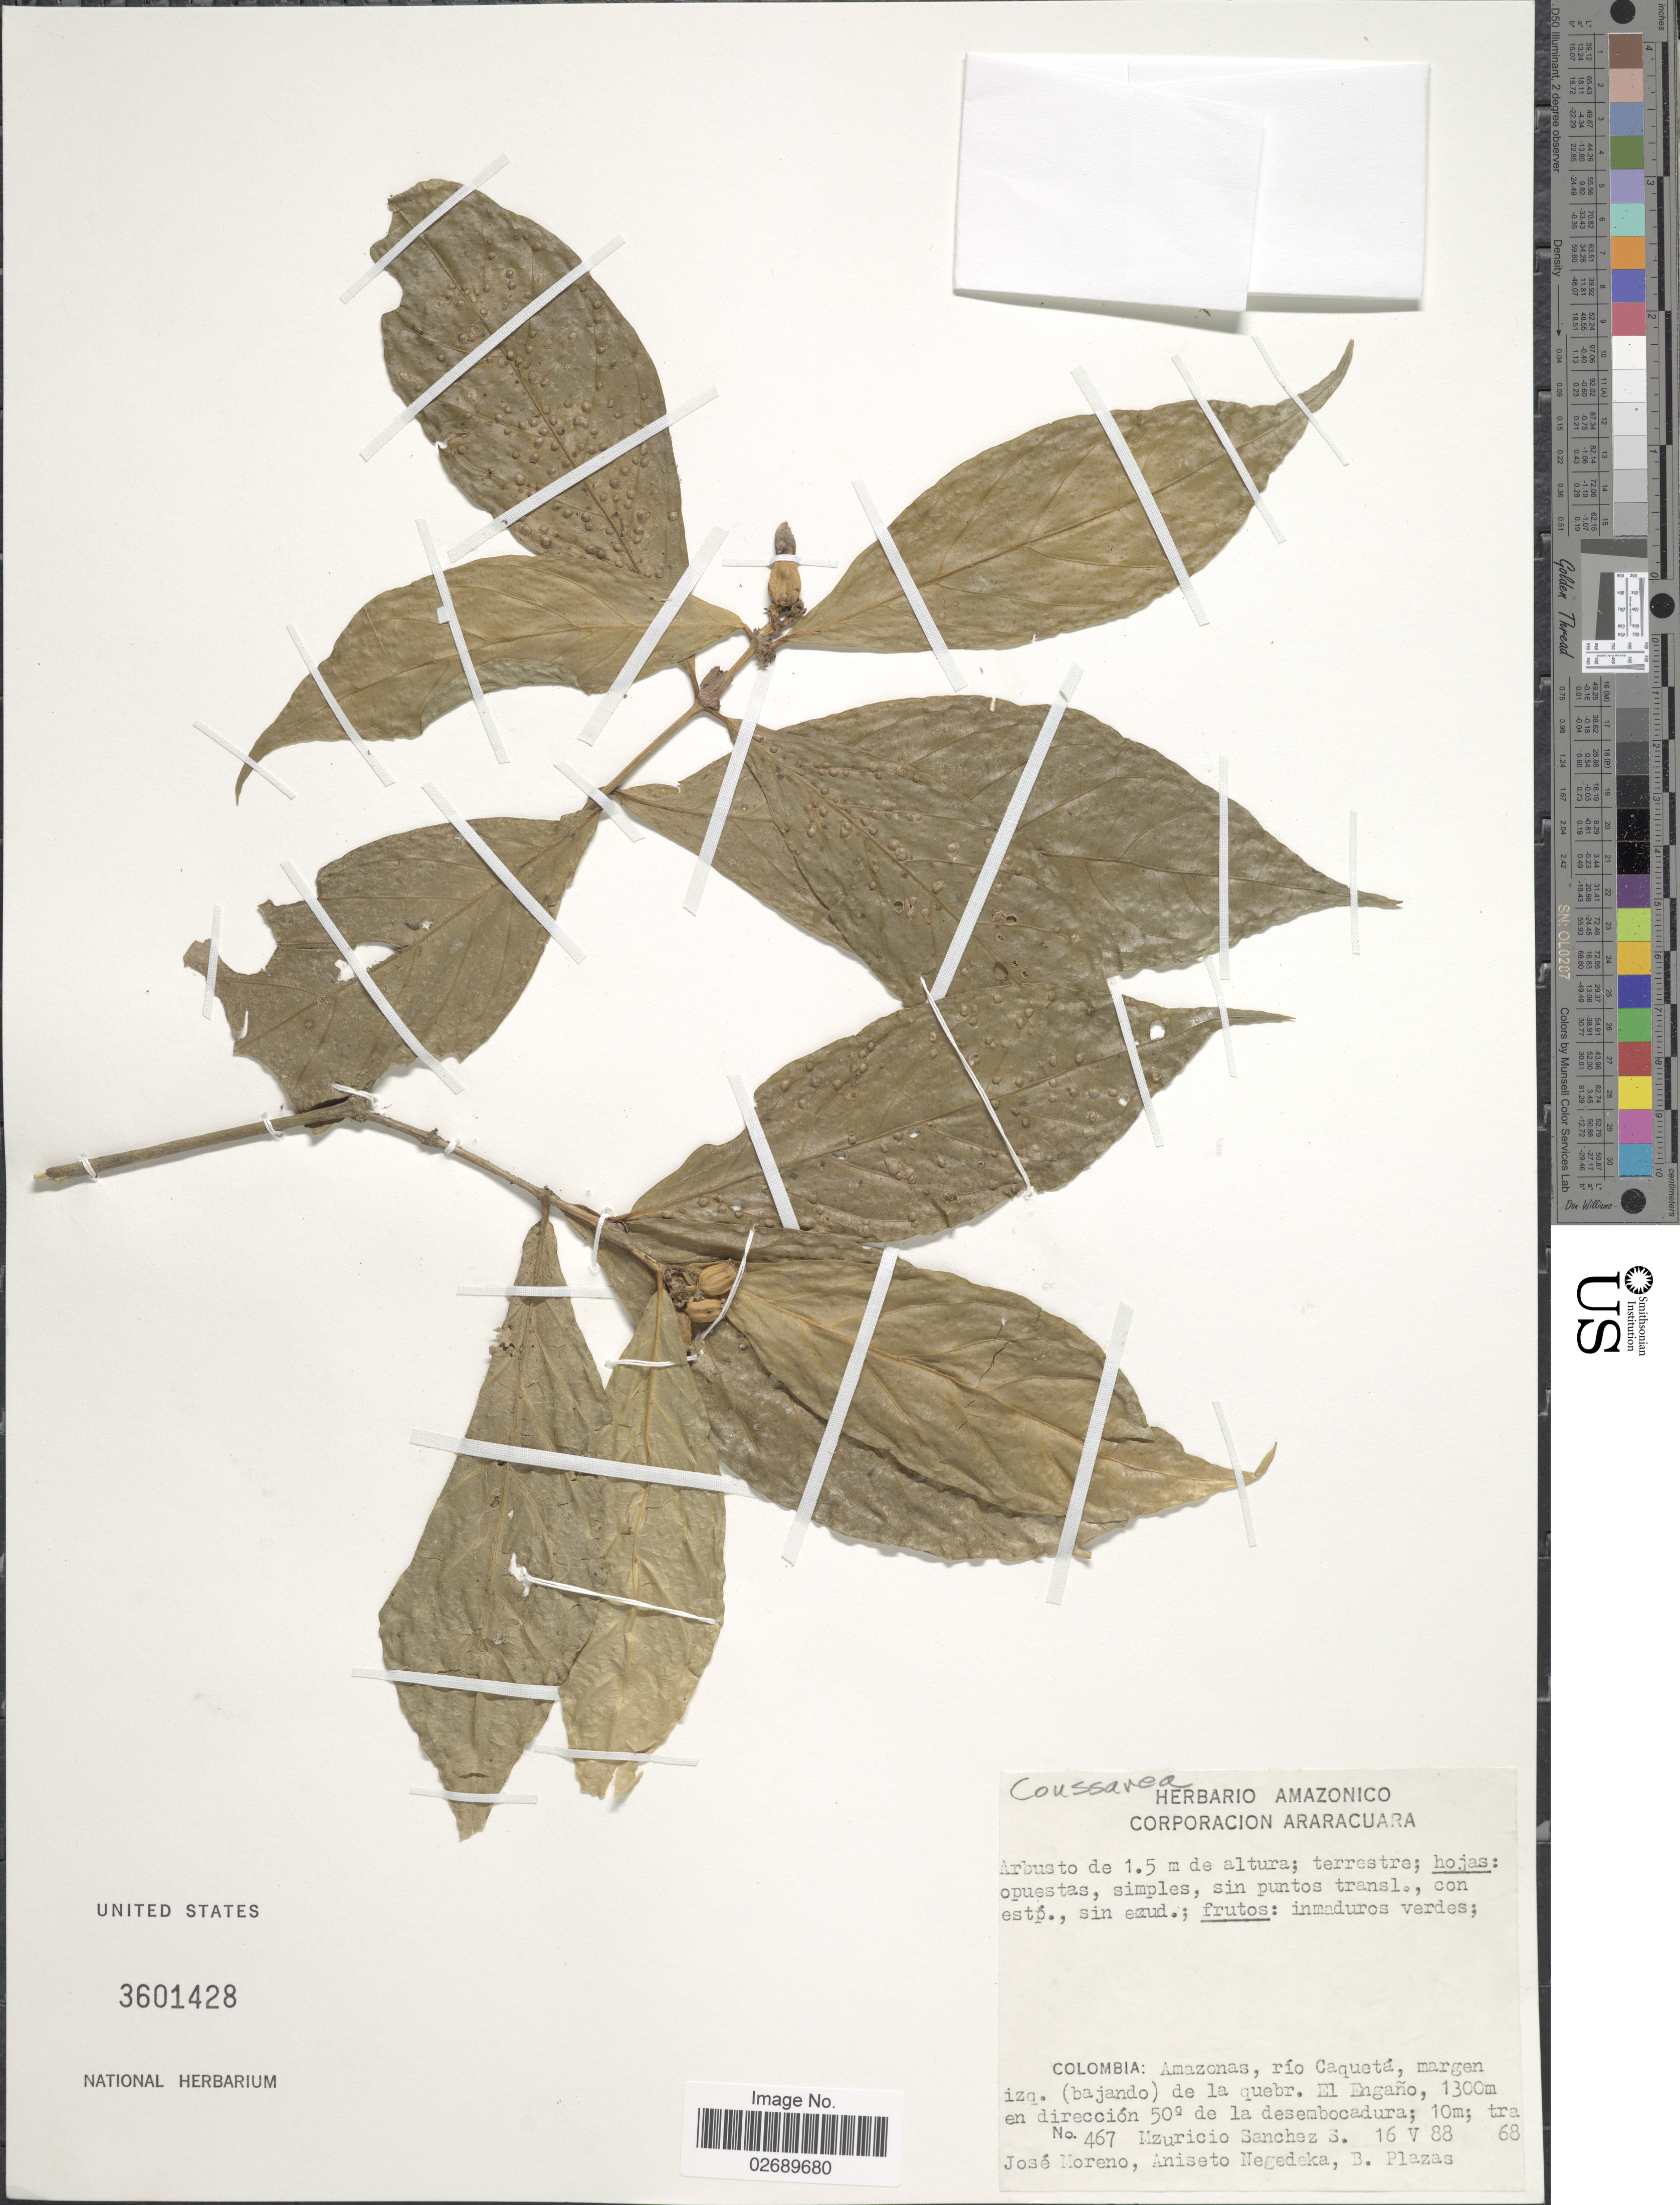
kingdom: Plantae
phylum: Tracheophyta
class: Magnoliopsida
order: Gentianales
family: Rubiaceae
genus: Coussarea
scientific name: Coussarea sp.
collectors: M. Sanchez S., J. Moreno, A. Negedeka & B. Plazas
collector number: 467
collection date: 1988-05-16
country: Colombia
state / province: Amazônas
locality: Rio Caqueta, margen izq. (bajando) de la quebr. El Engano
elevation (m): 1300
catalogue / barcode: US 3601428